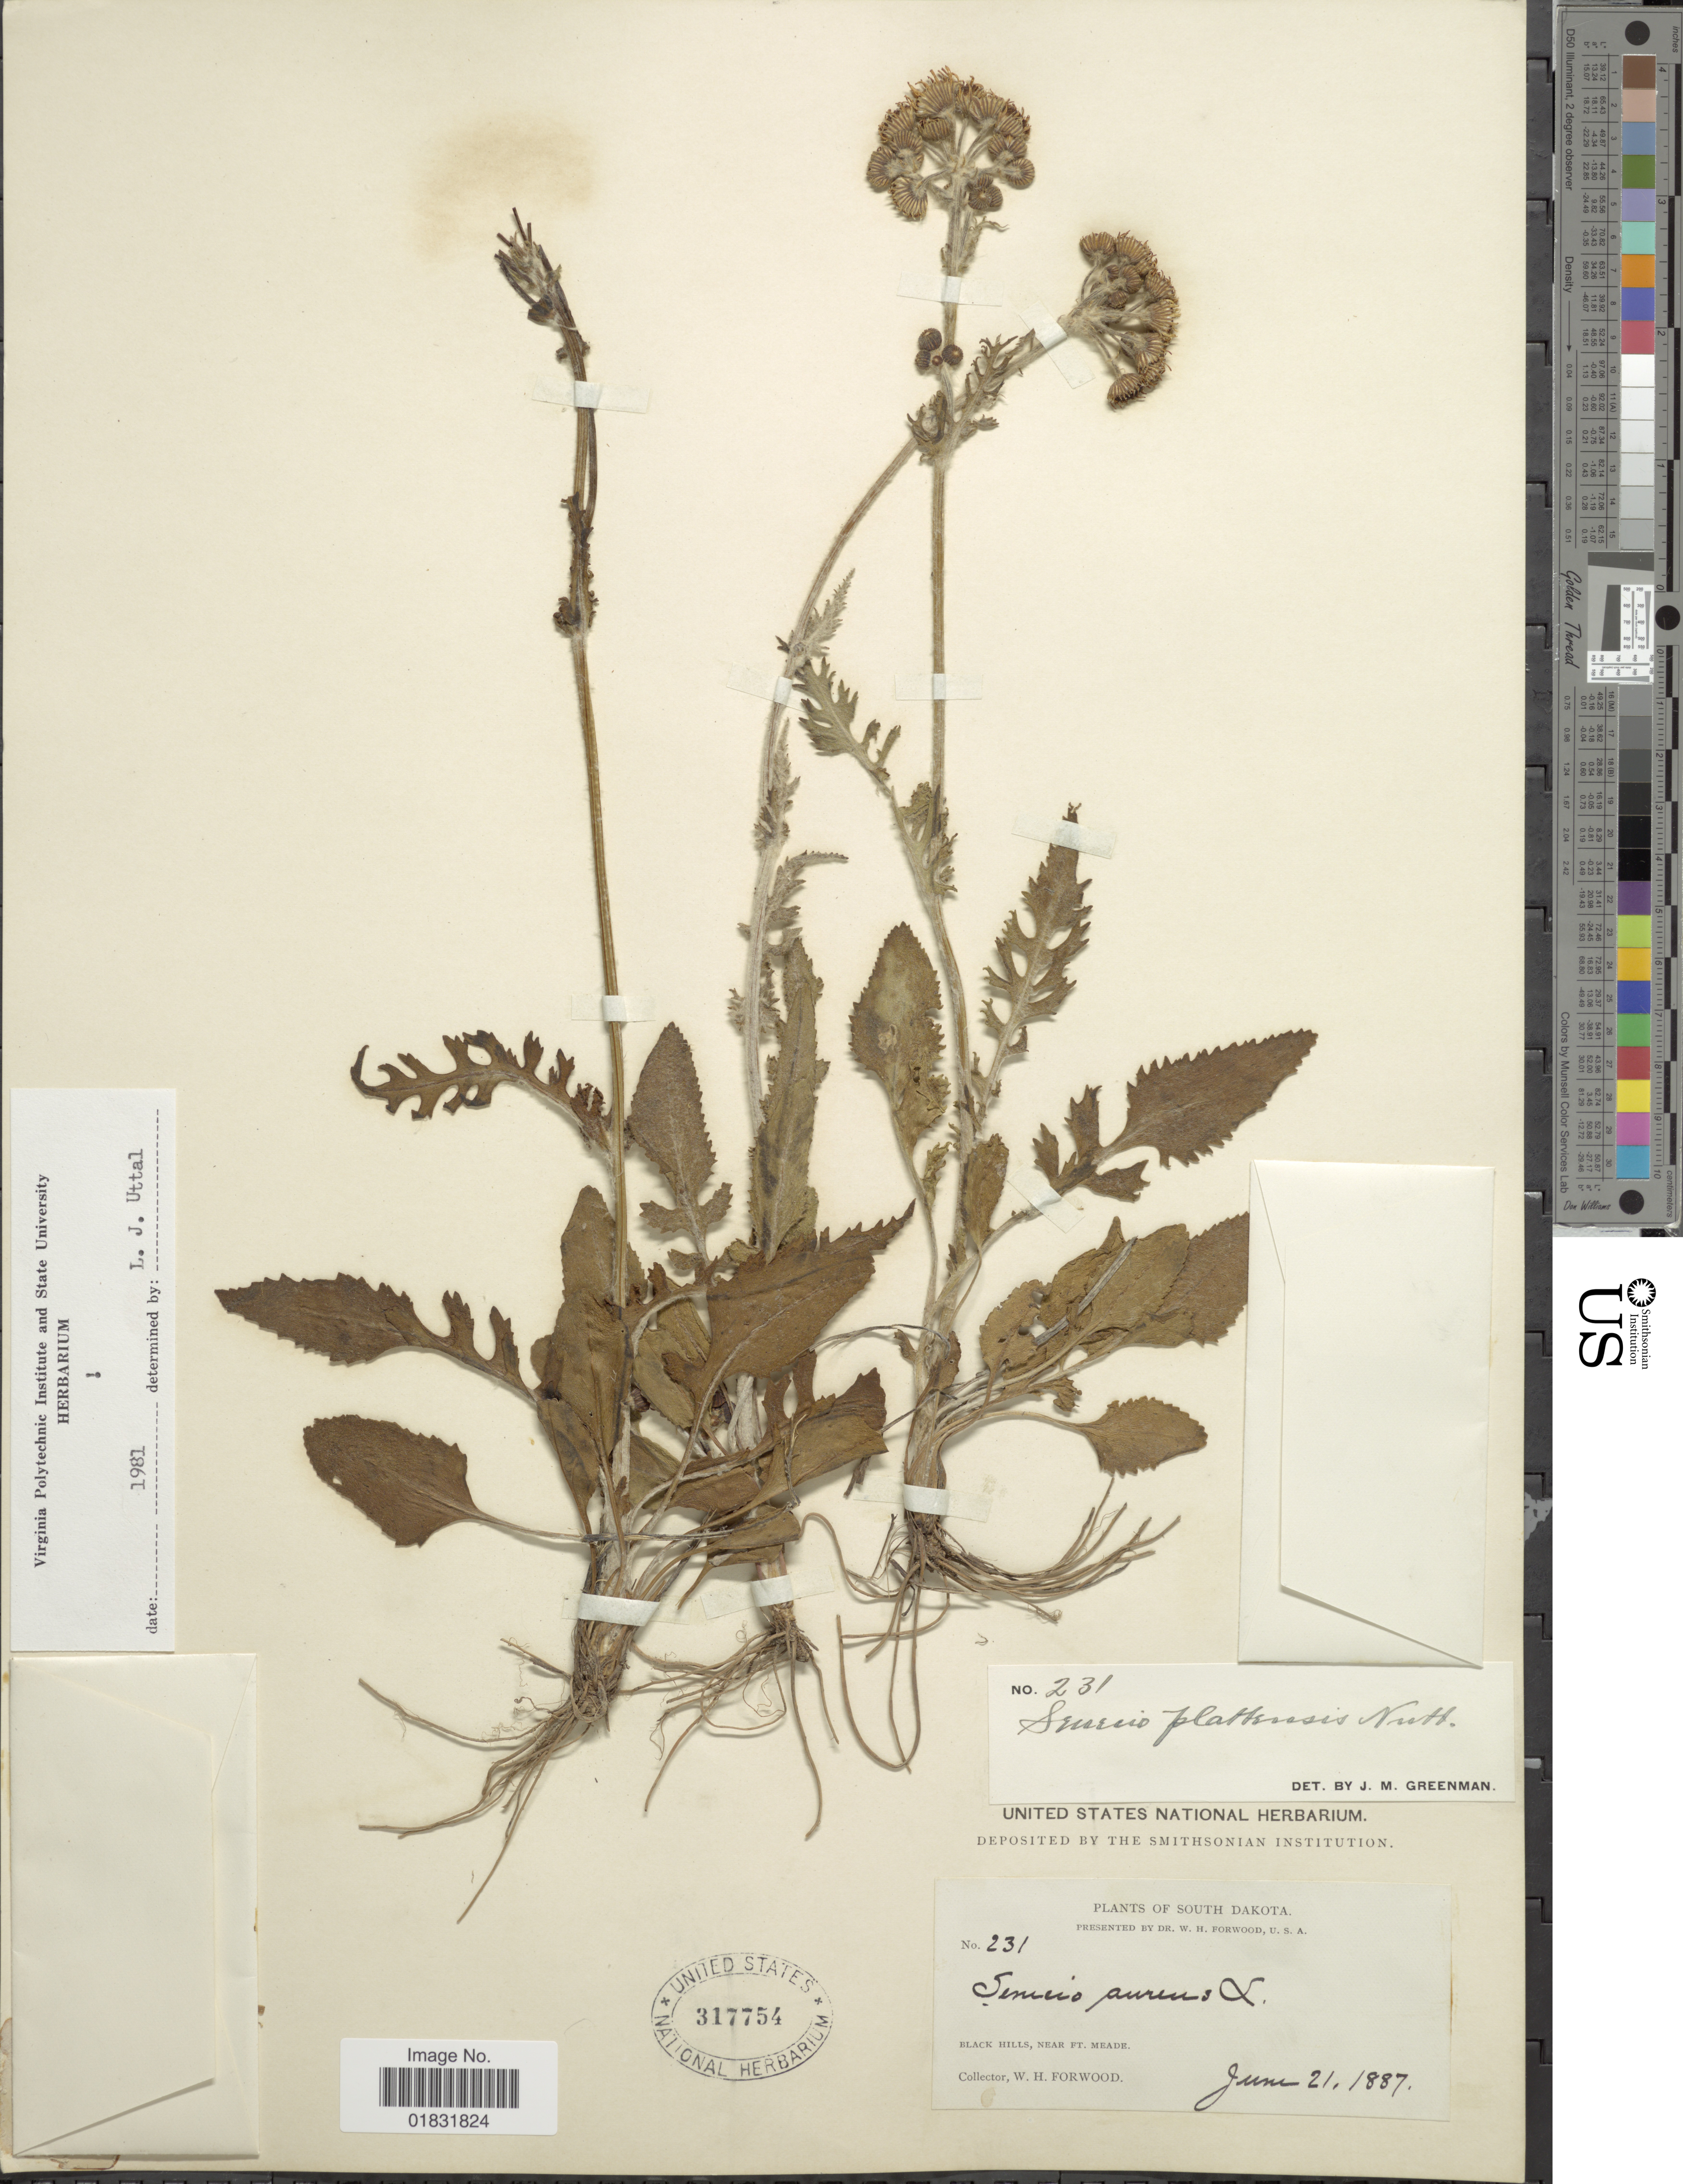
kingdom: Plantae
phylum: Tracheophyta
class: Magnoliopsida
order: Asterales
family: Asteraceae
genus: Packera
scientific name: Packera plattensis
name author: W.A. Weber & Á. Löve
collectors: W. Forwood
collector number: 231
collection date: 1887-06-21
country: United States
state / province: South Dakota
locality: Black Hills, near Ft Meade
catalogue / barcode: US 317754